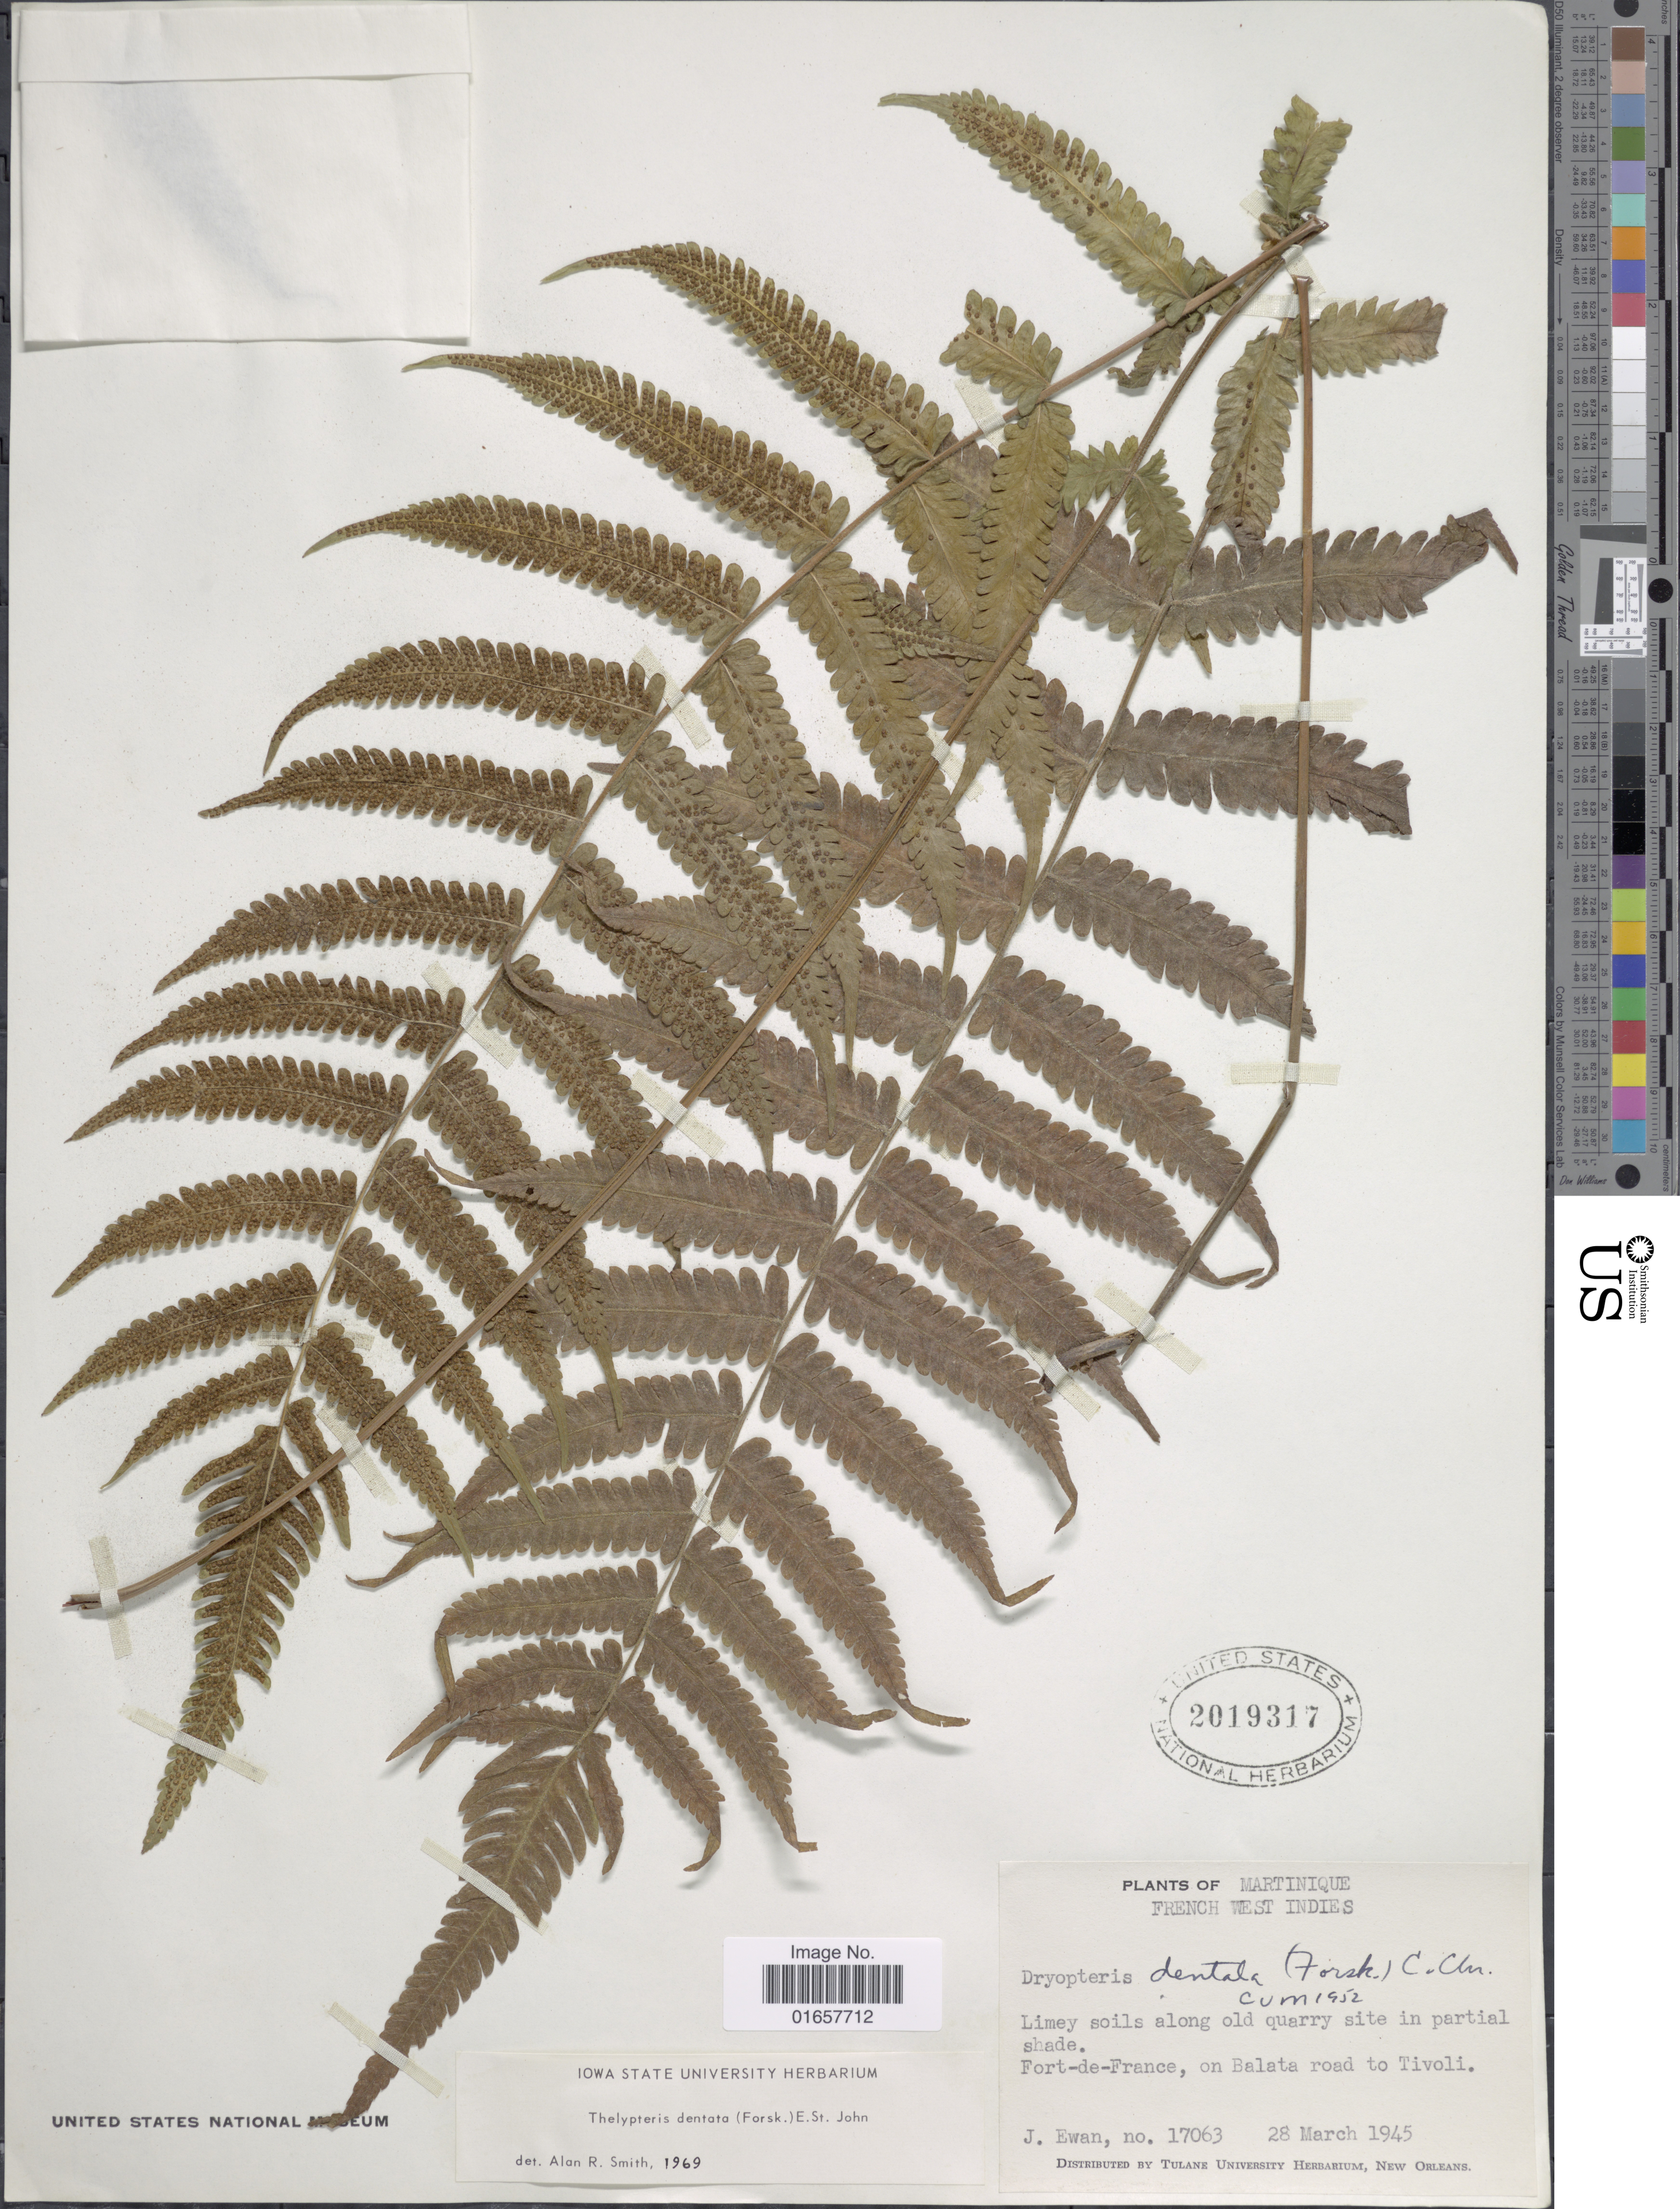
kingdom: Plantae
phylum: Tracheophyta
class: Polypodiopsida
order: Polypodiales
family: Thelypteridaceae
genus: Christella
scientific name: Christella dentata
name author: (Forssk.) Brownsey & Jermy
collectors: J. A. Ewan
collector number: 17063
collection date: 1945-03-28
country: Martinique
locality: Martinique, French West Indies, Fort-de-France, on Balata road to Tivoli.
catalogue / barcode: US 2019317